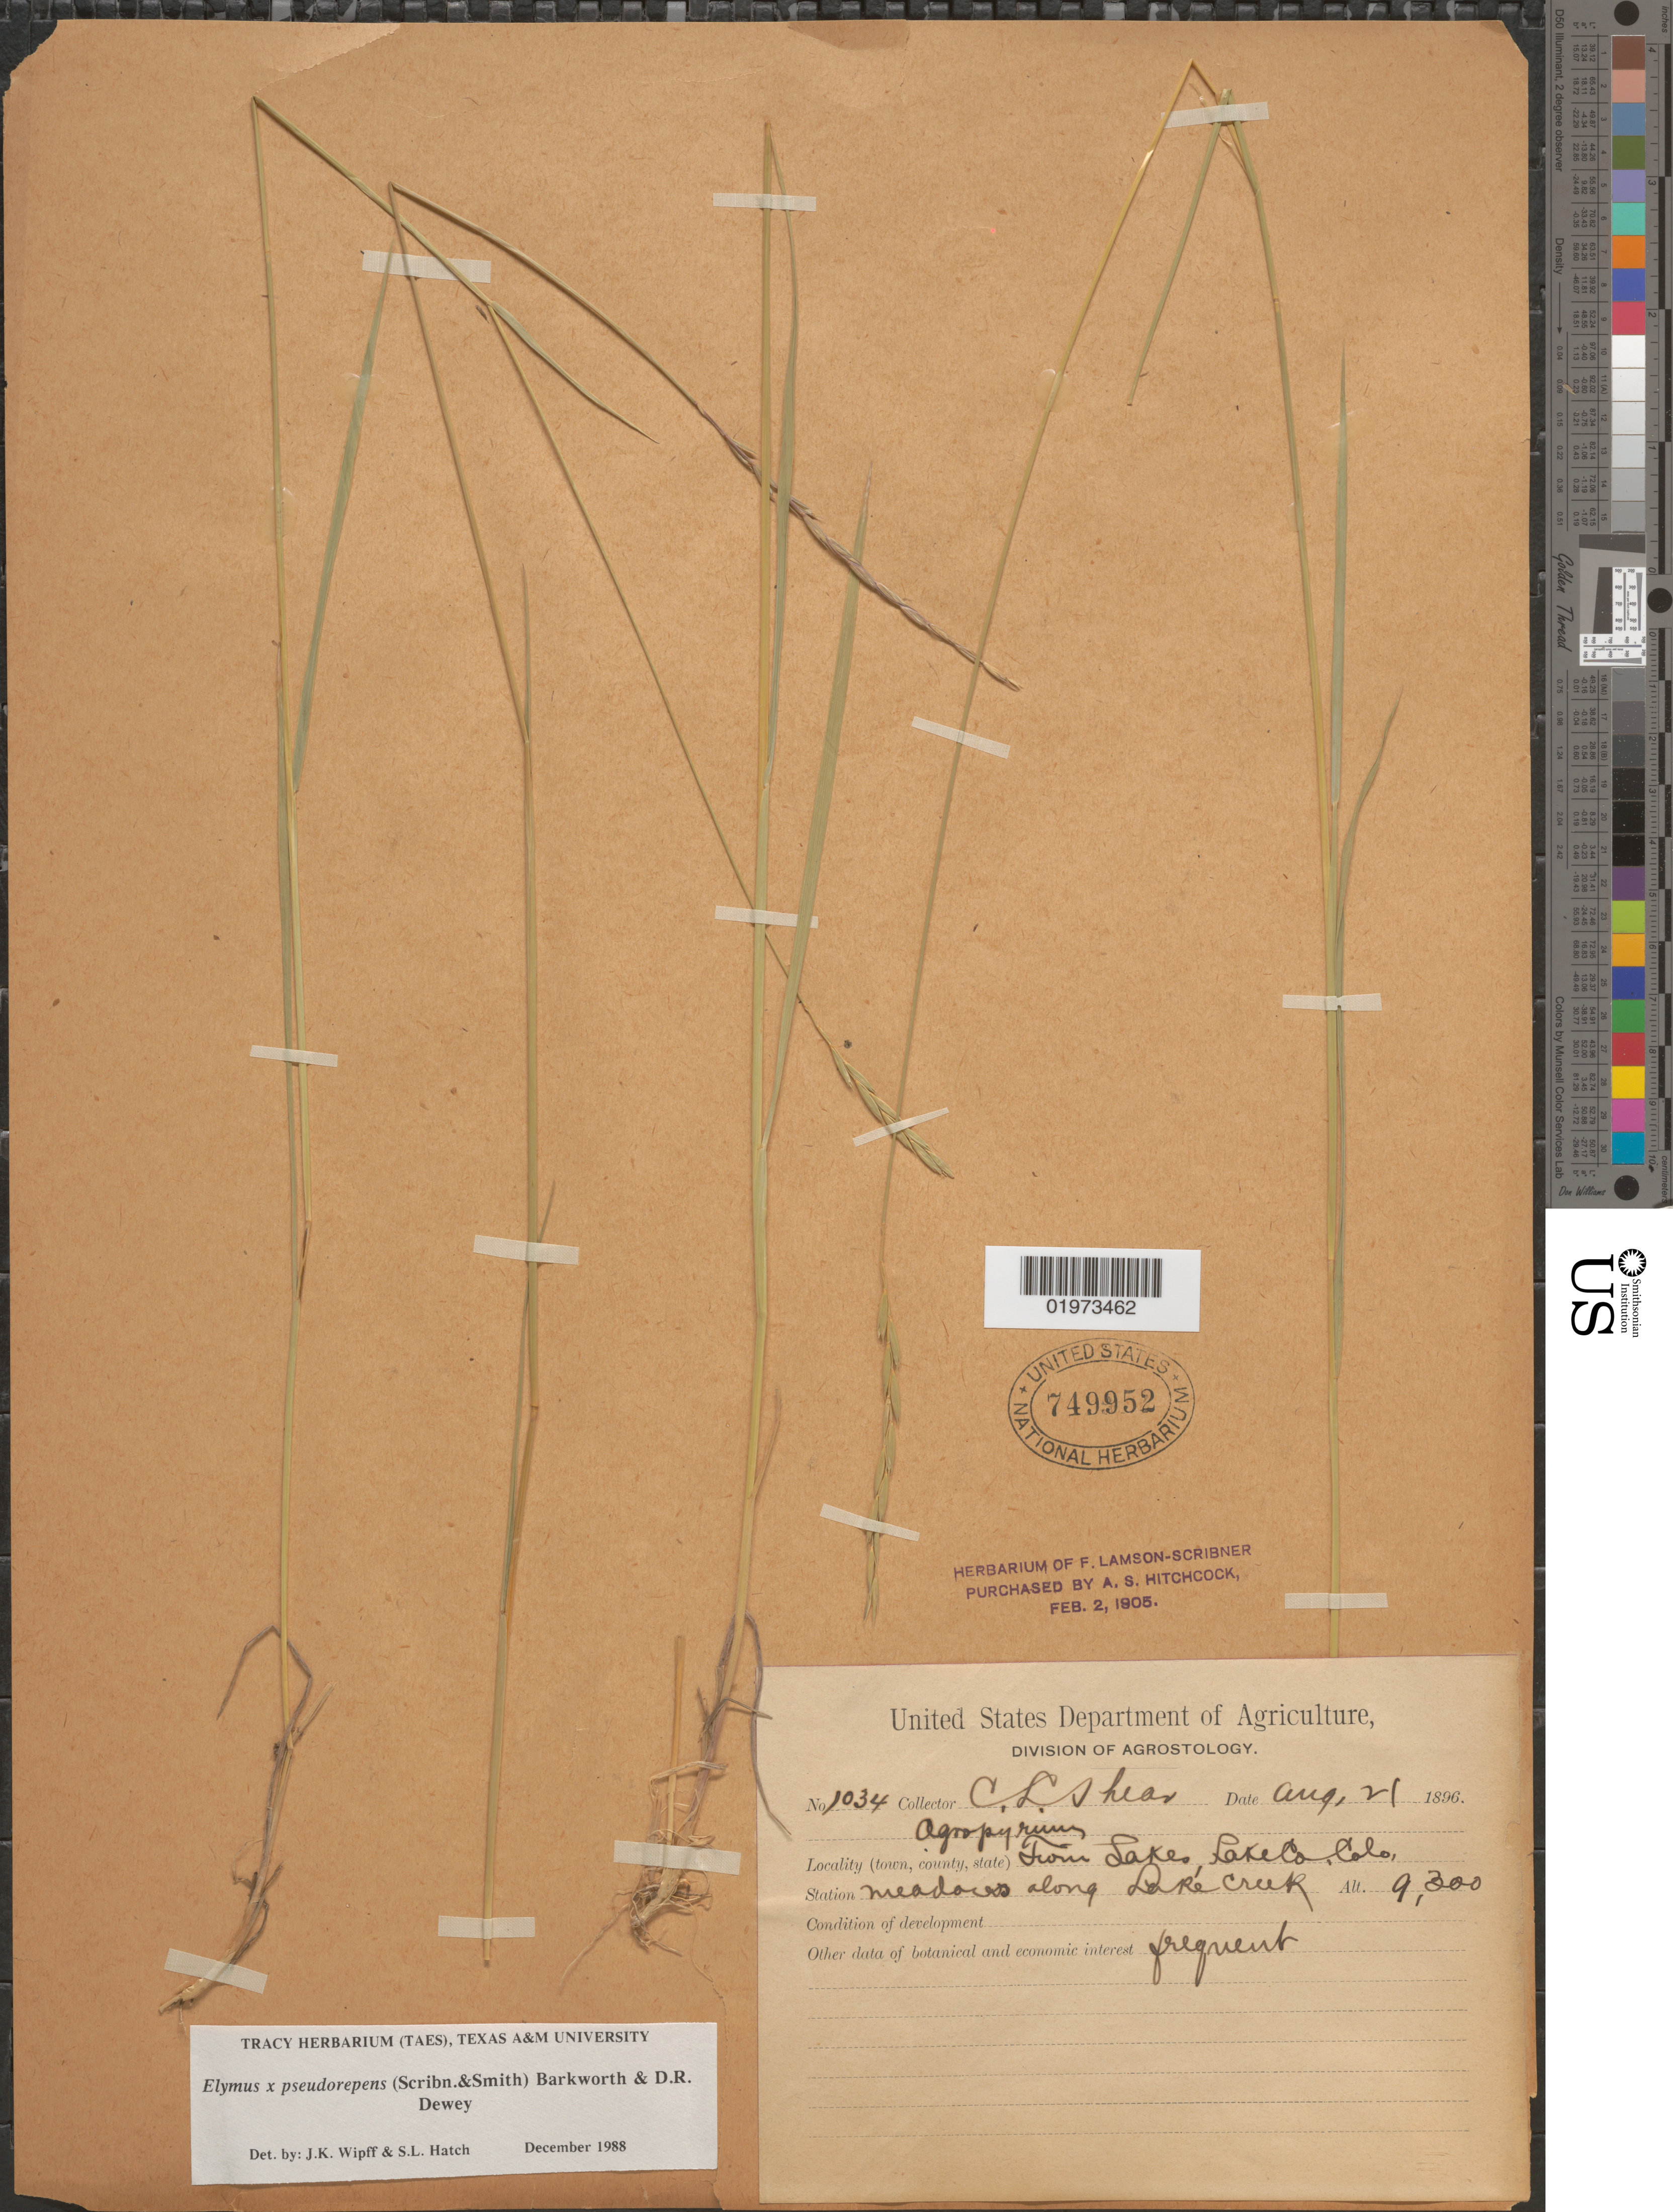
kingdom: Plantae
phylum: Tracheophyta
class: Liliopsida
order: Poales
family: Poaceae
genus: Elymus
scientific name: Elymus x pseudorepens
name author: (Scribn. & J.G. Sm.) Barkworth & Dewey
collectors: C. L. Shear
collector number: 1034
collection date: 1896-08-21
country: United States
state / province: Colorado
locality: Twin Lakes, Lake Co. Meadows along Lake Creek.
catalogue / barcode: US 749952